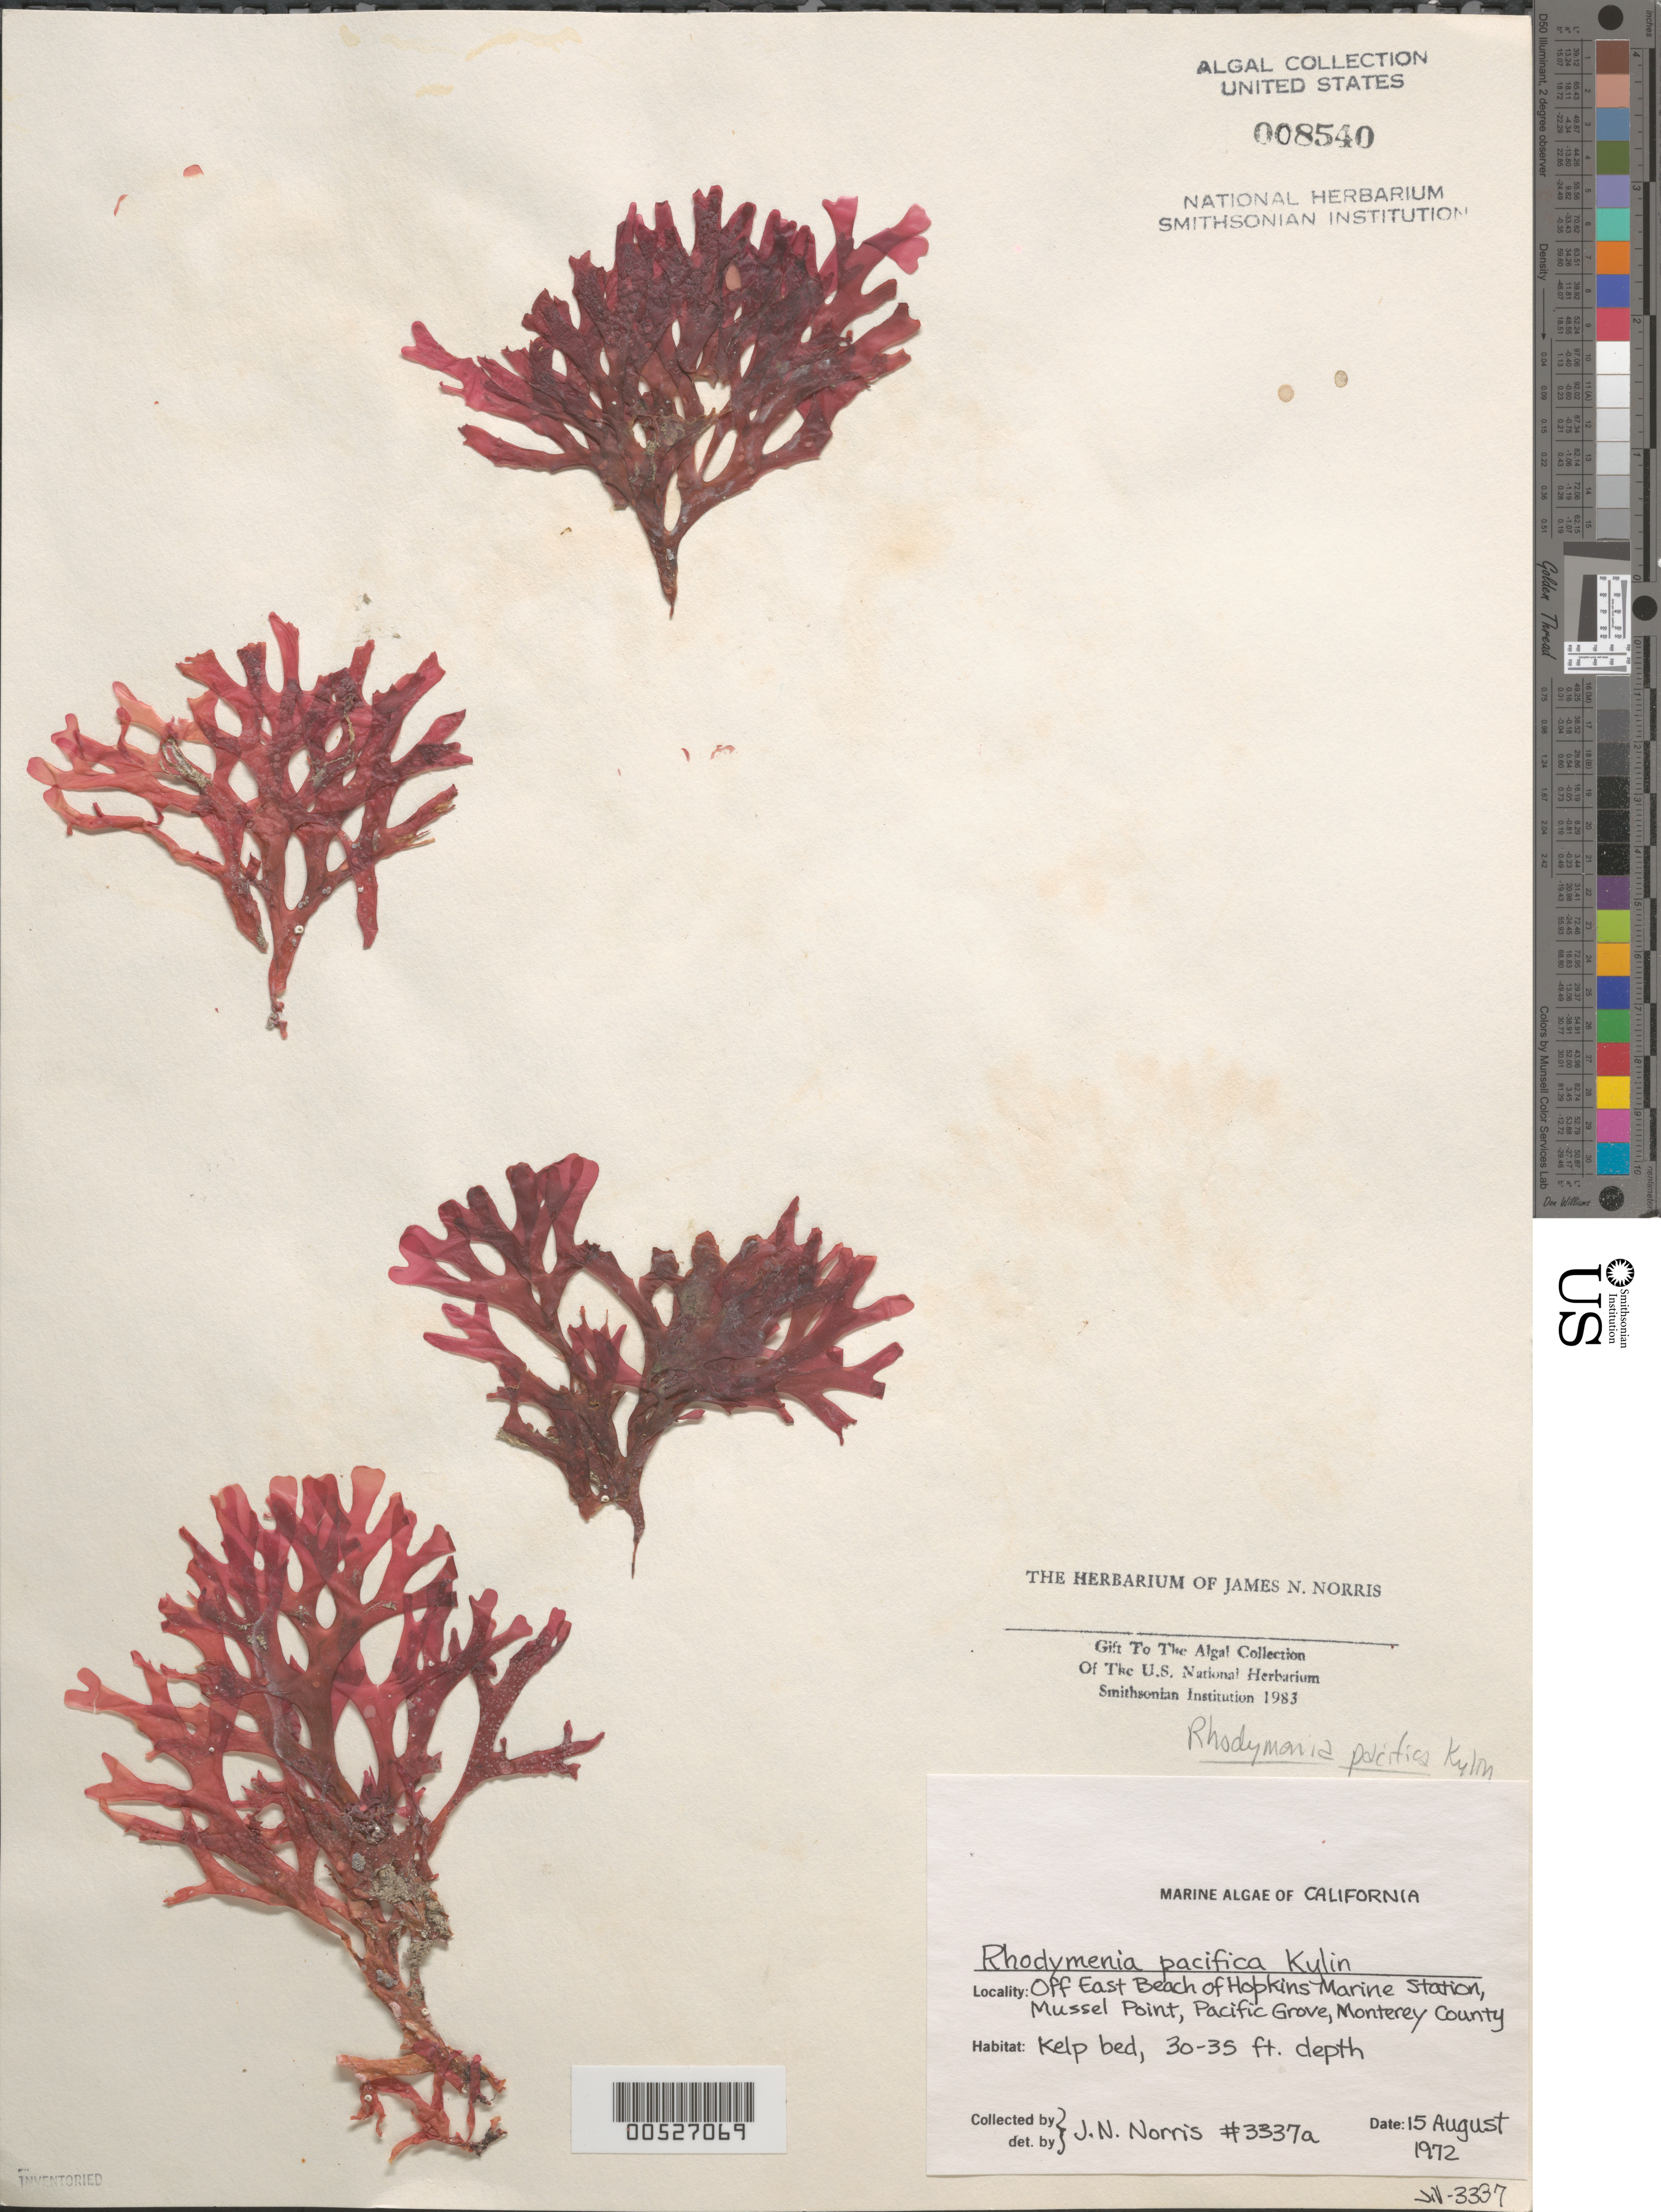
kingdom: Plantae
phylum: Rhodophyta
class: Florideophyceae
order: Rhodymeniales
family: Rhodymeniaceae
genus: Rhodymenia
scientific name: Rhodymenia pacifica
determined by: Norris, James N.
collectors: J. N. Norris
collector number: JN-3337a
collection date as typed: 15 Aug 1972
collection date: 1972-08-15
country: United States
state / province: California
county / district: Monterey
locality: Pacific Grove, off East Beach of Hopkins Marine Station, Mussel Point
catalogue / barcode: US 8540